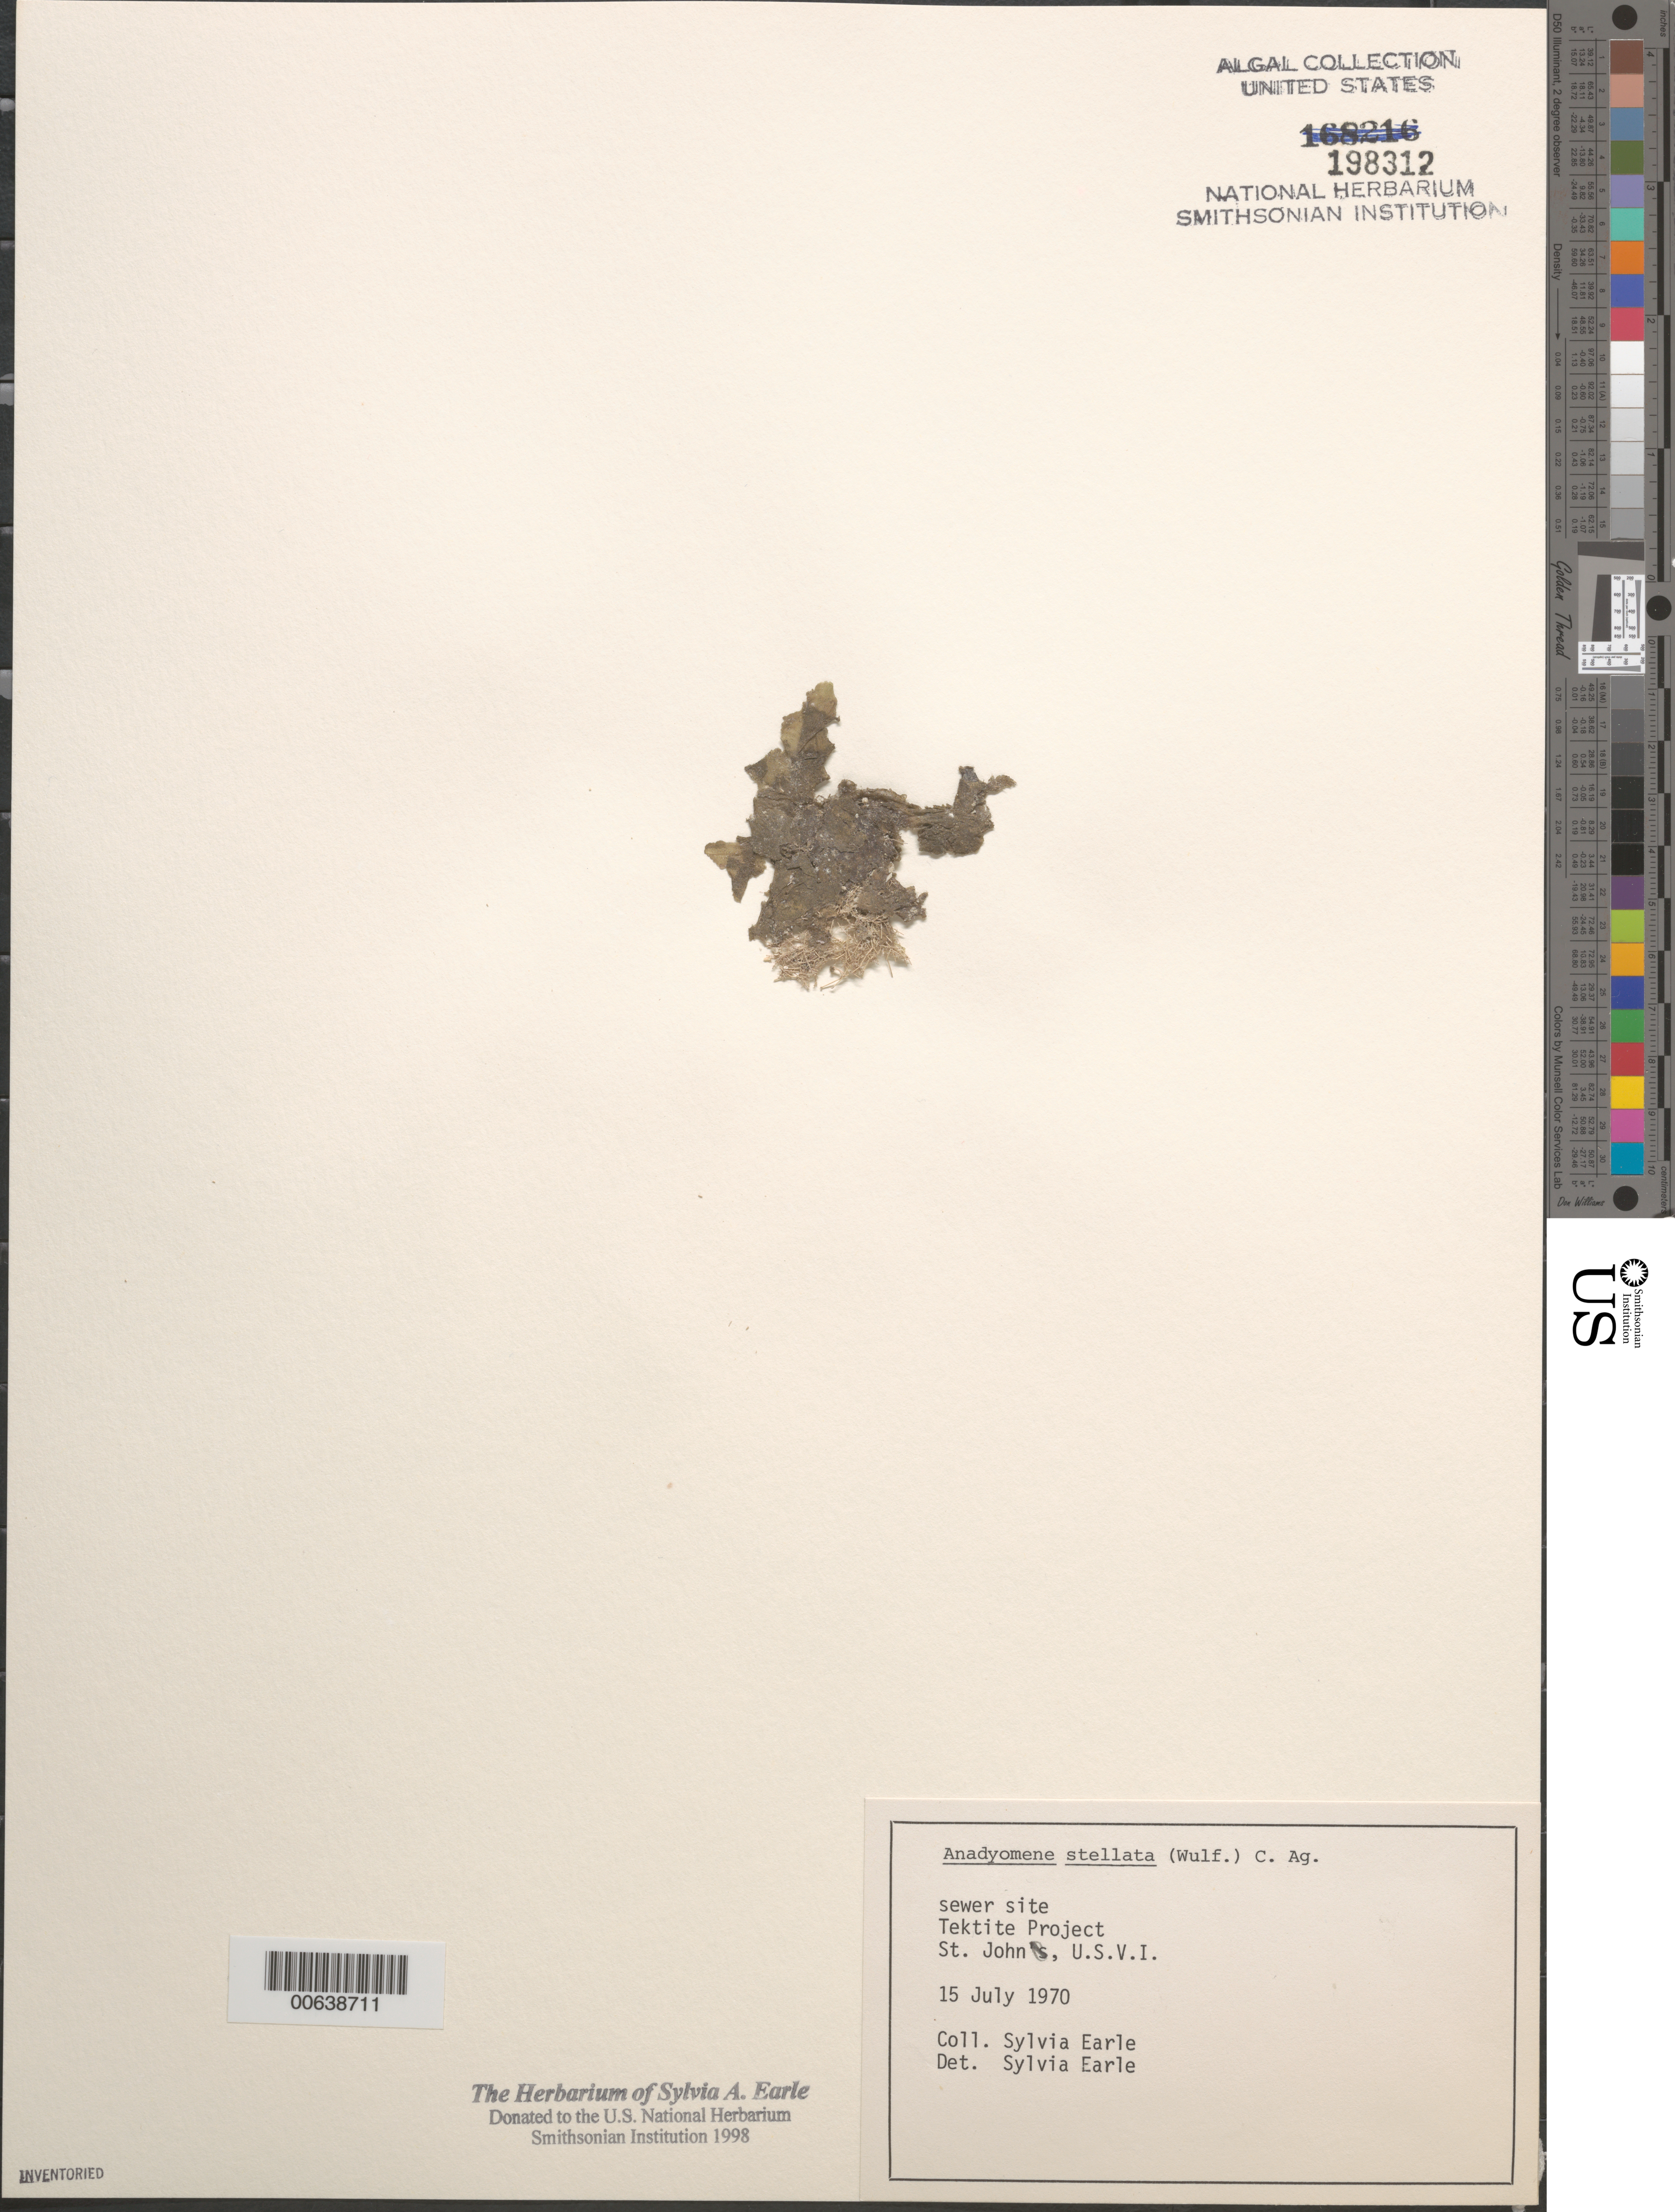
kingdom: Plantae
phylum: Chlorophyta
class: Ulvophyceae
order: Cladophorales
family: Anadyomenaceae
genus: Anadyomene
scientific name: Anadyomene stellata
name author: (Wulfen) C. Agardh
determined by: Earle, S. A.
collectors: S. A. Earle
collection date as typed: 15 Jul 1970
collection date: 1970-07-15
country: U.S. Virgin Islands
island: St. John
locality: Tektite Project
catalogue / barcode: US 198312